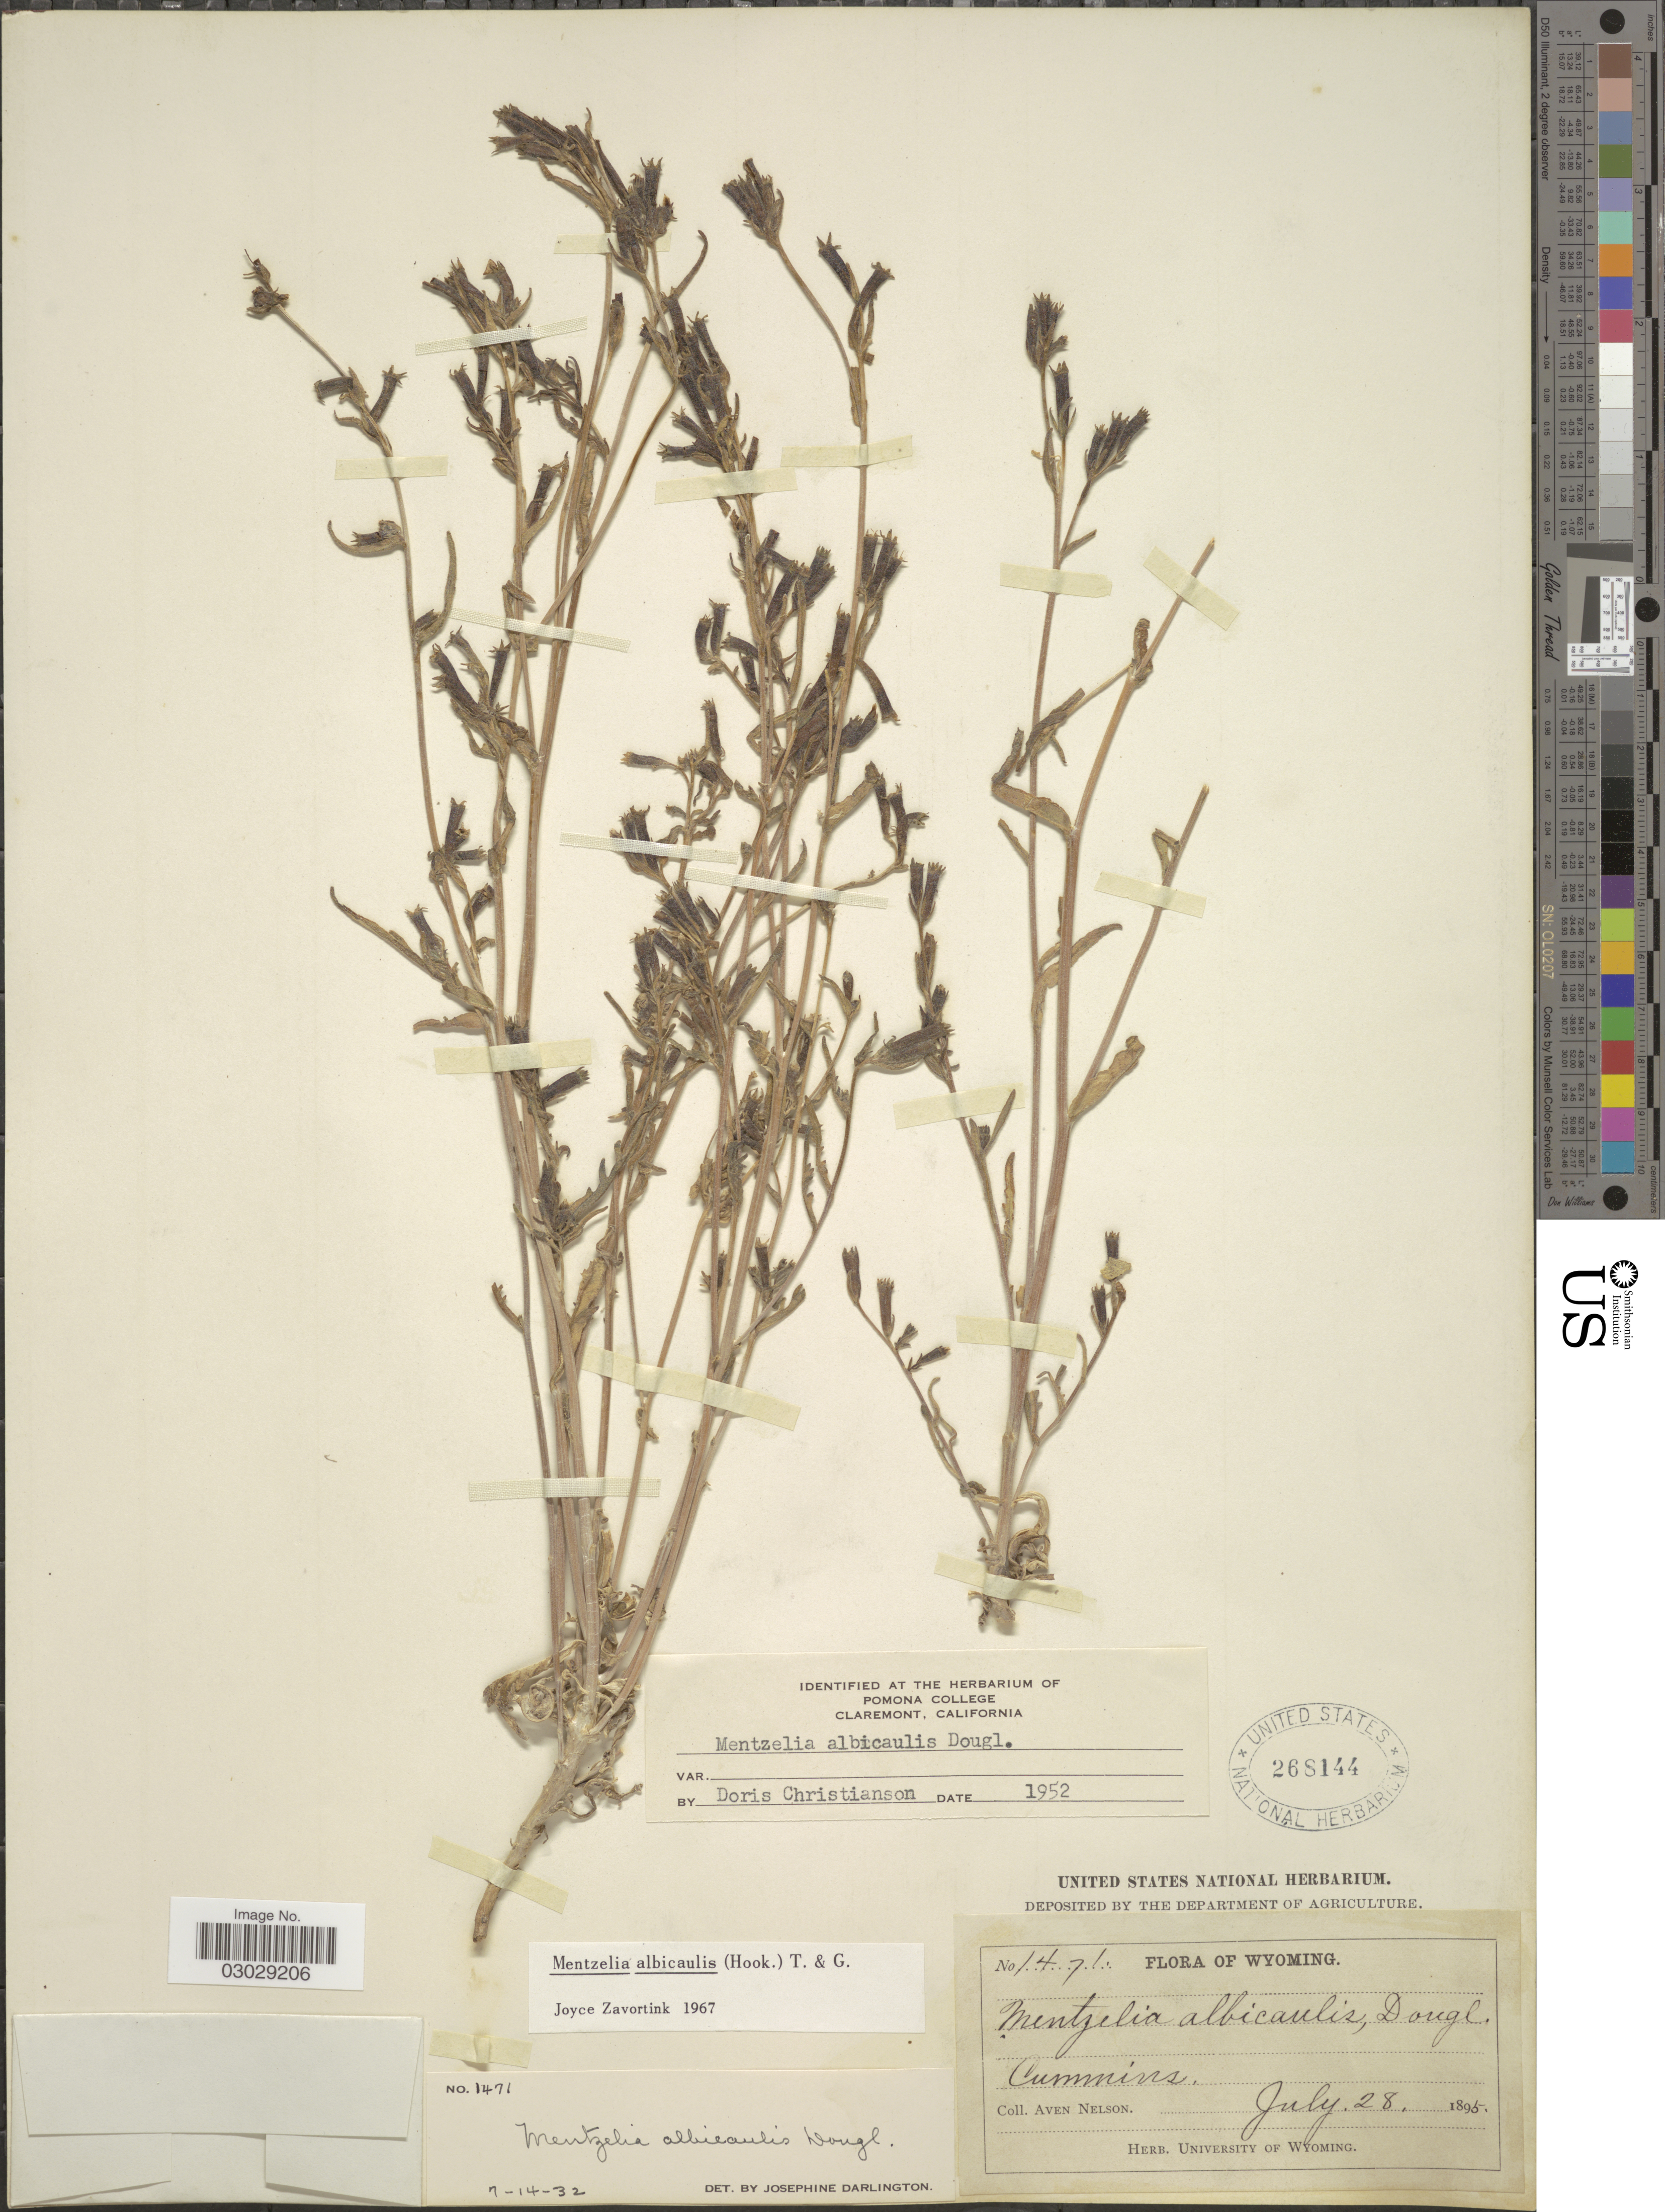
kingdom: Plantae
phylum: Tracheophyta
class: Magnoliopsida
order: Cornales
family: Loasaceae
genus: Mentzelia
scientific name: Mentzelia albicaulis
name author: (Douglas ex Hook.) Douglas ex Torr. & A. Gray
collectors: A. Nelson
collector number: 1471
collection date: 1895-07-28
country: United States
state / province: Wyoming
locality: Cummins.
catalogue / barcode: US 268144